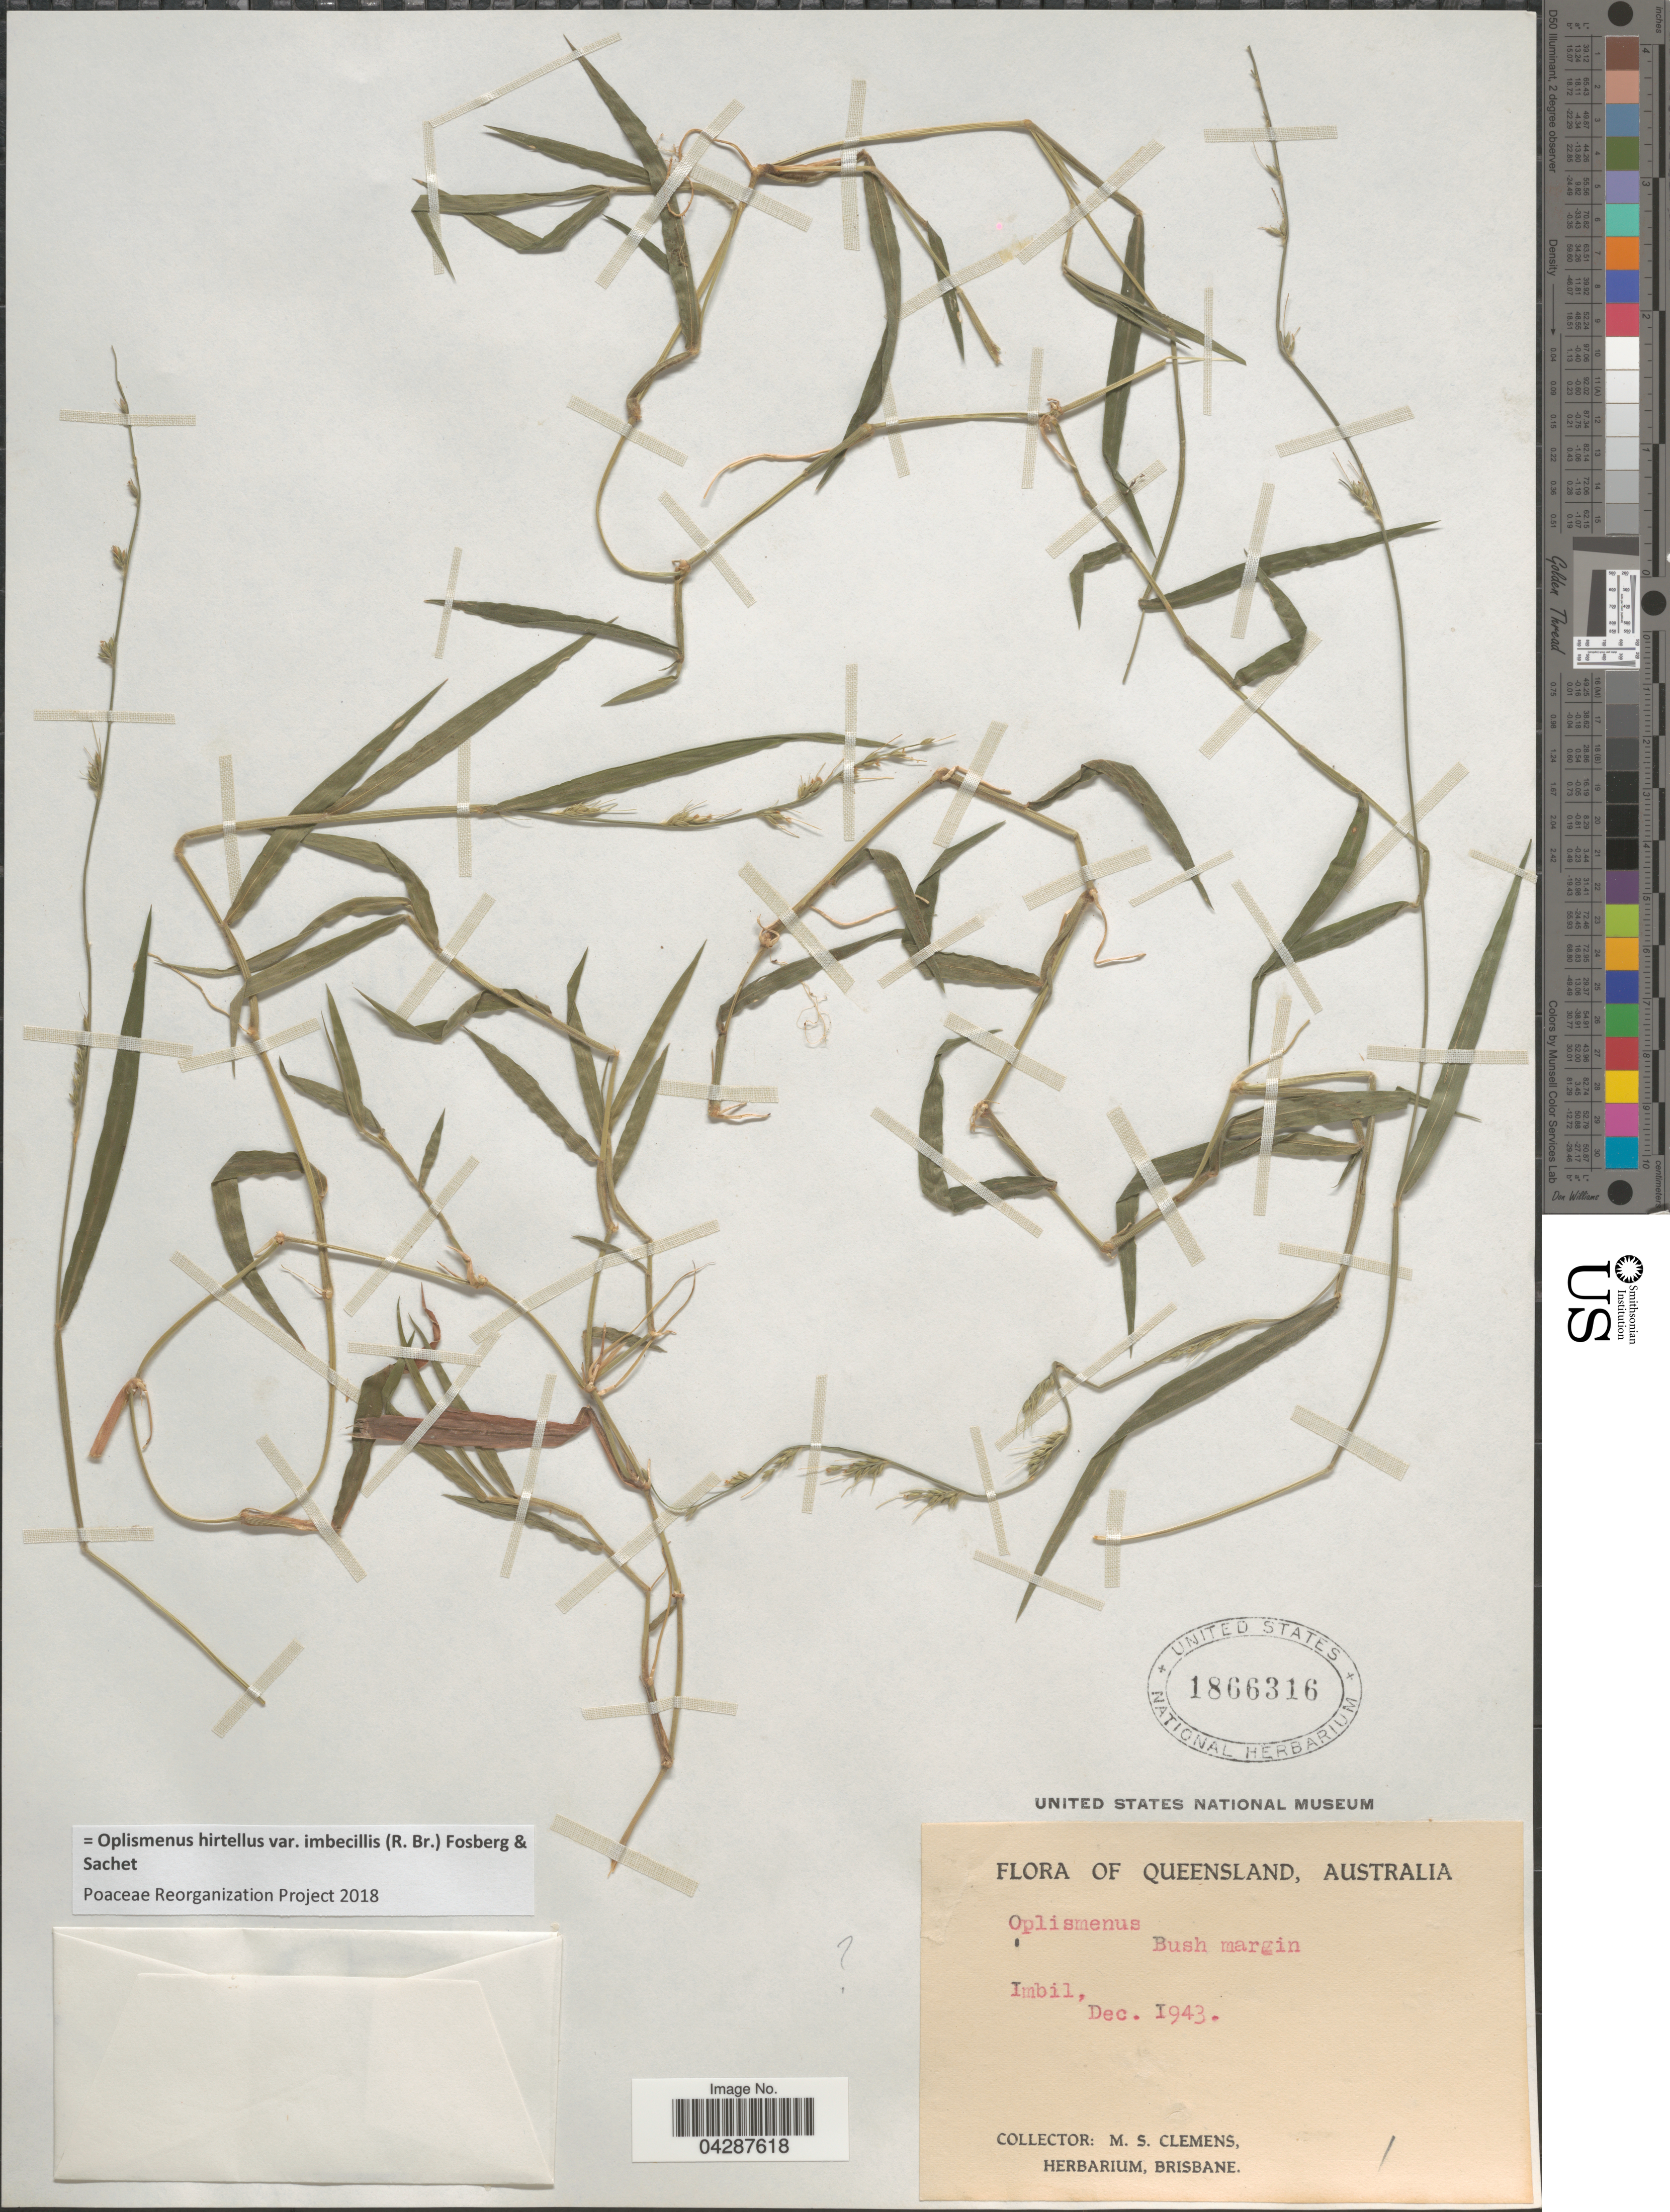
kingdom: Plantae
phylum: Tracheophyta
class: Liliopsida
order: Poales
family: Poaceae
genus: Oplismenus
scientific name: Oplismenus hirtellus var. imbecillis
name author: (R. Br.) Fosberg & Sachet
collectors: M. S. Clemens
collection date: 1943-12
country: Australia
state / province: Queensland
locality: Imbil.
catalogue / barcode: US 1866316